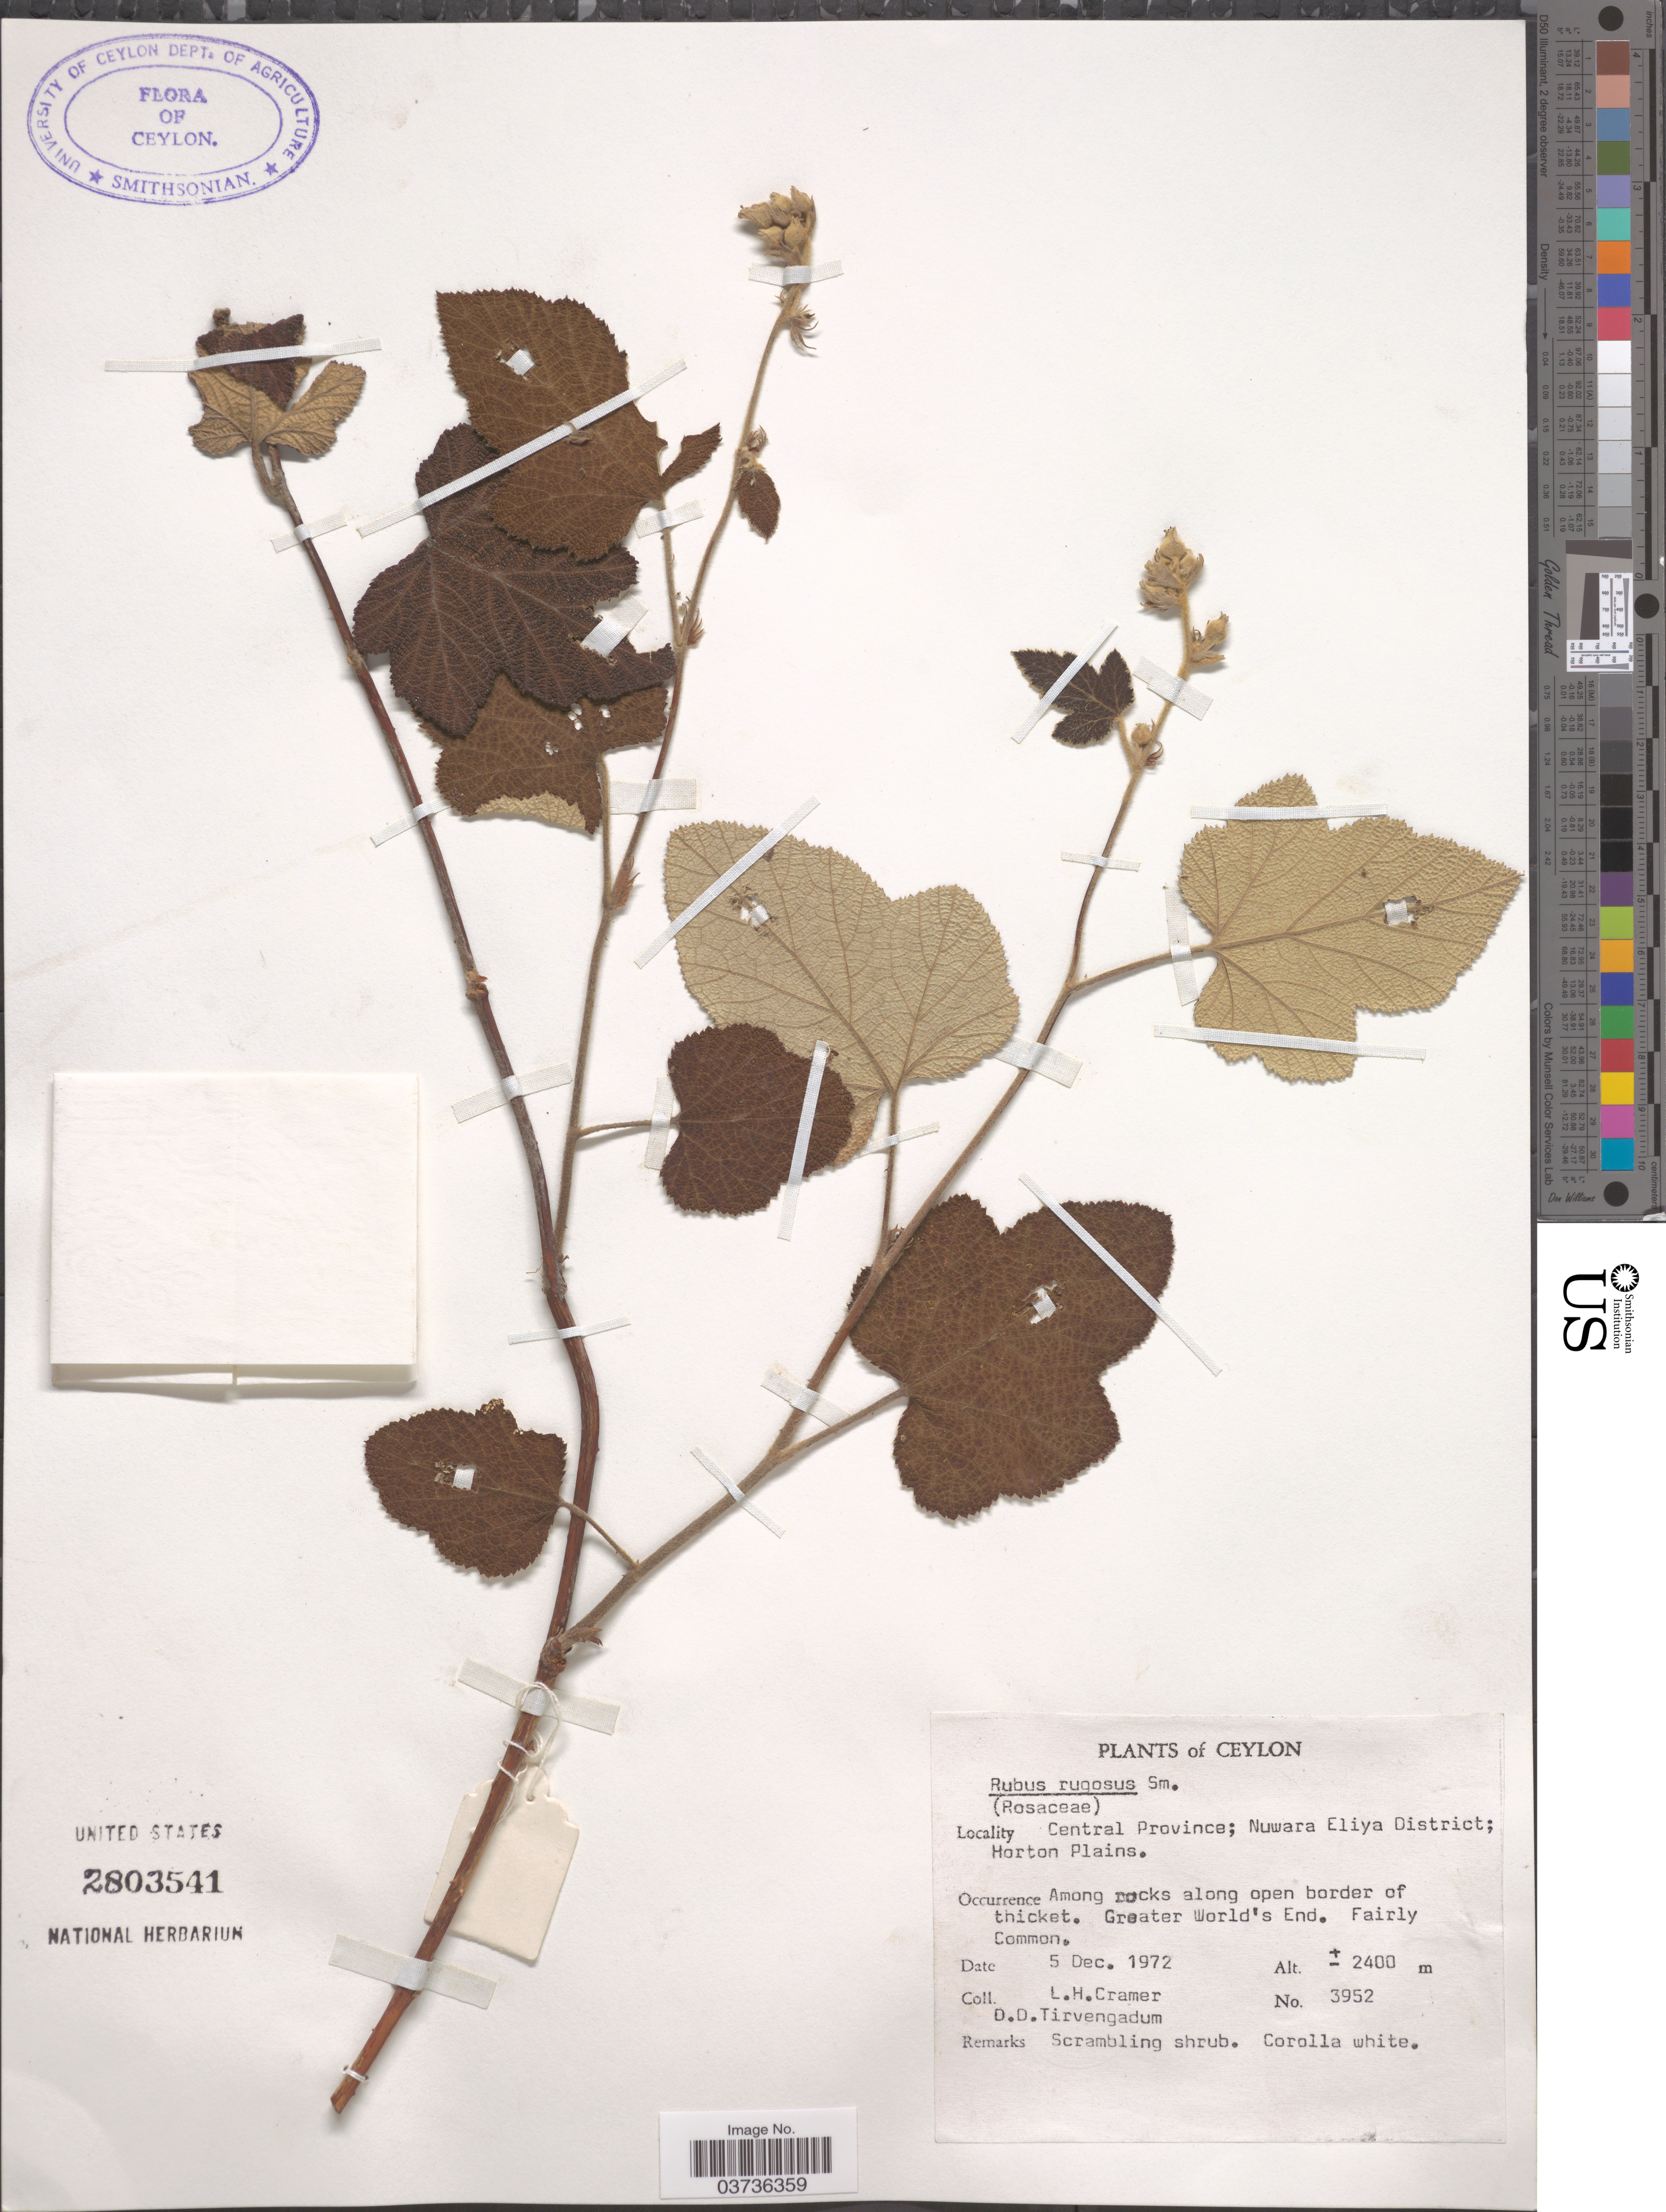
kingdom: Plantae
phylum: Tracheophyta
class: Magnoliopsida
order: Rosales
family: Rosaceae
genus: Rubus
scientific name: Rubus rugosus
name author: Small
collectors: L. H. Cramer & D. Tirvengadum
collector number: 3952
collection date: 1972-12-05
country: Sri Lanka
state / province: Central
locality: Ceylon. Nuwara Eliya District; Horton Plains. Along open border of thicket. Greater World's End.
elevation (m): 2400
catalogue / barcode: US 2803541